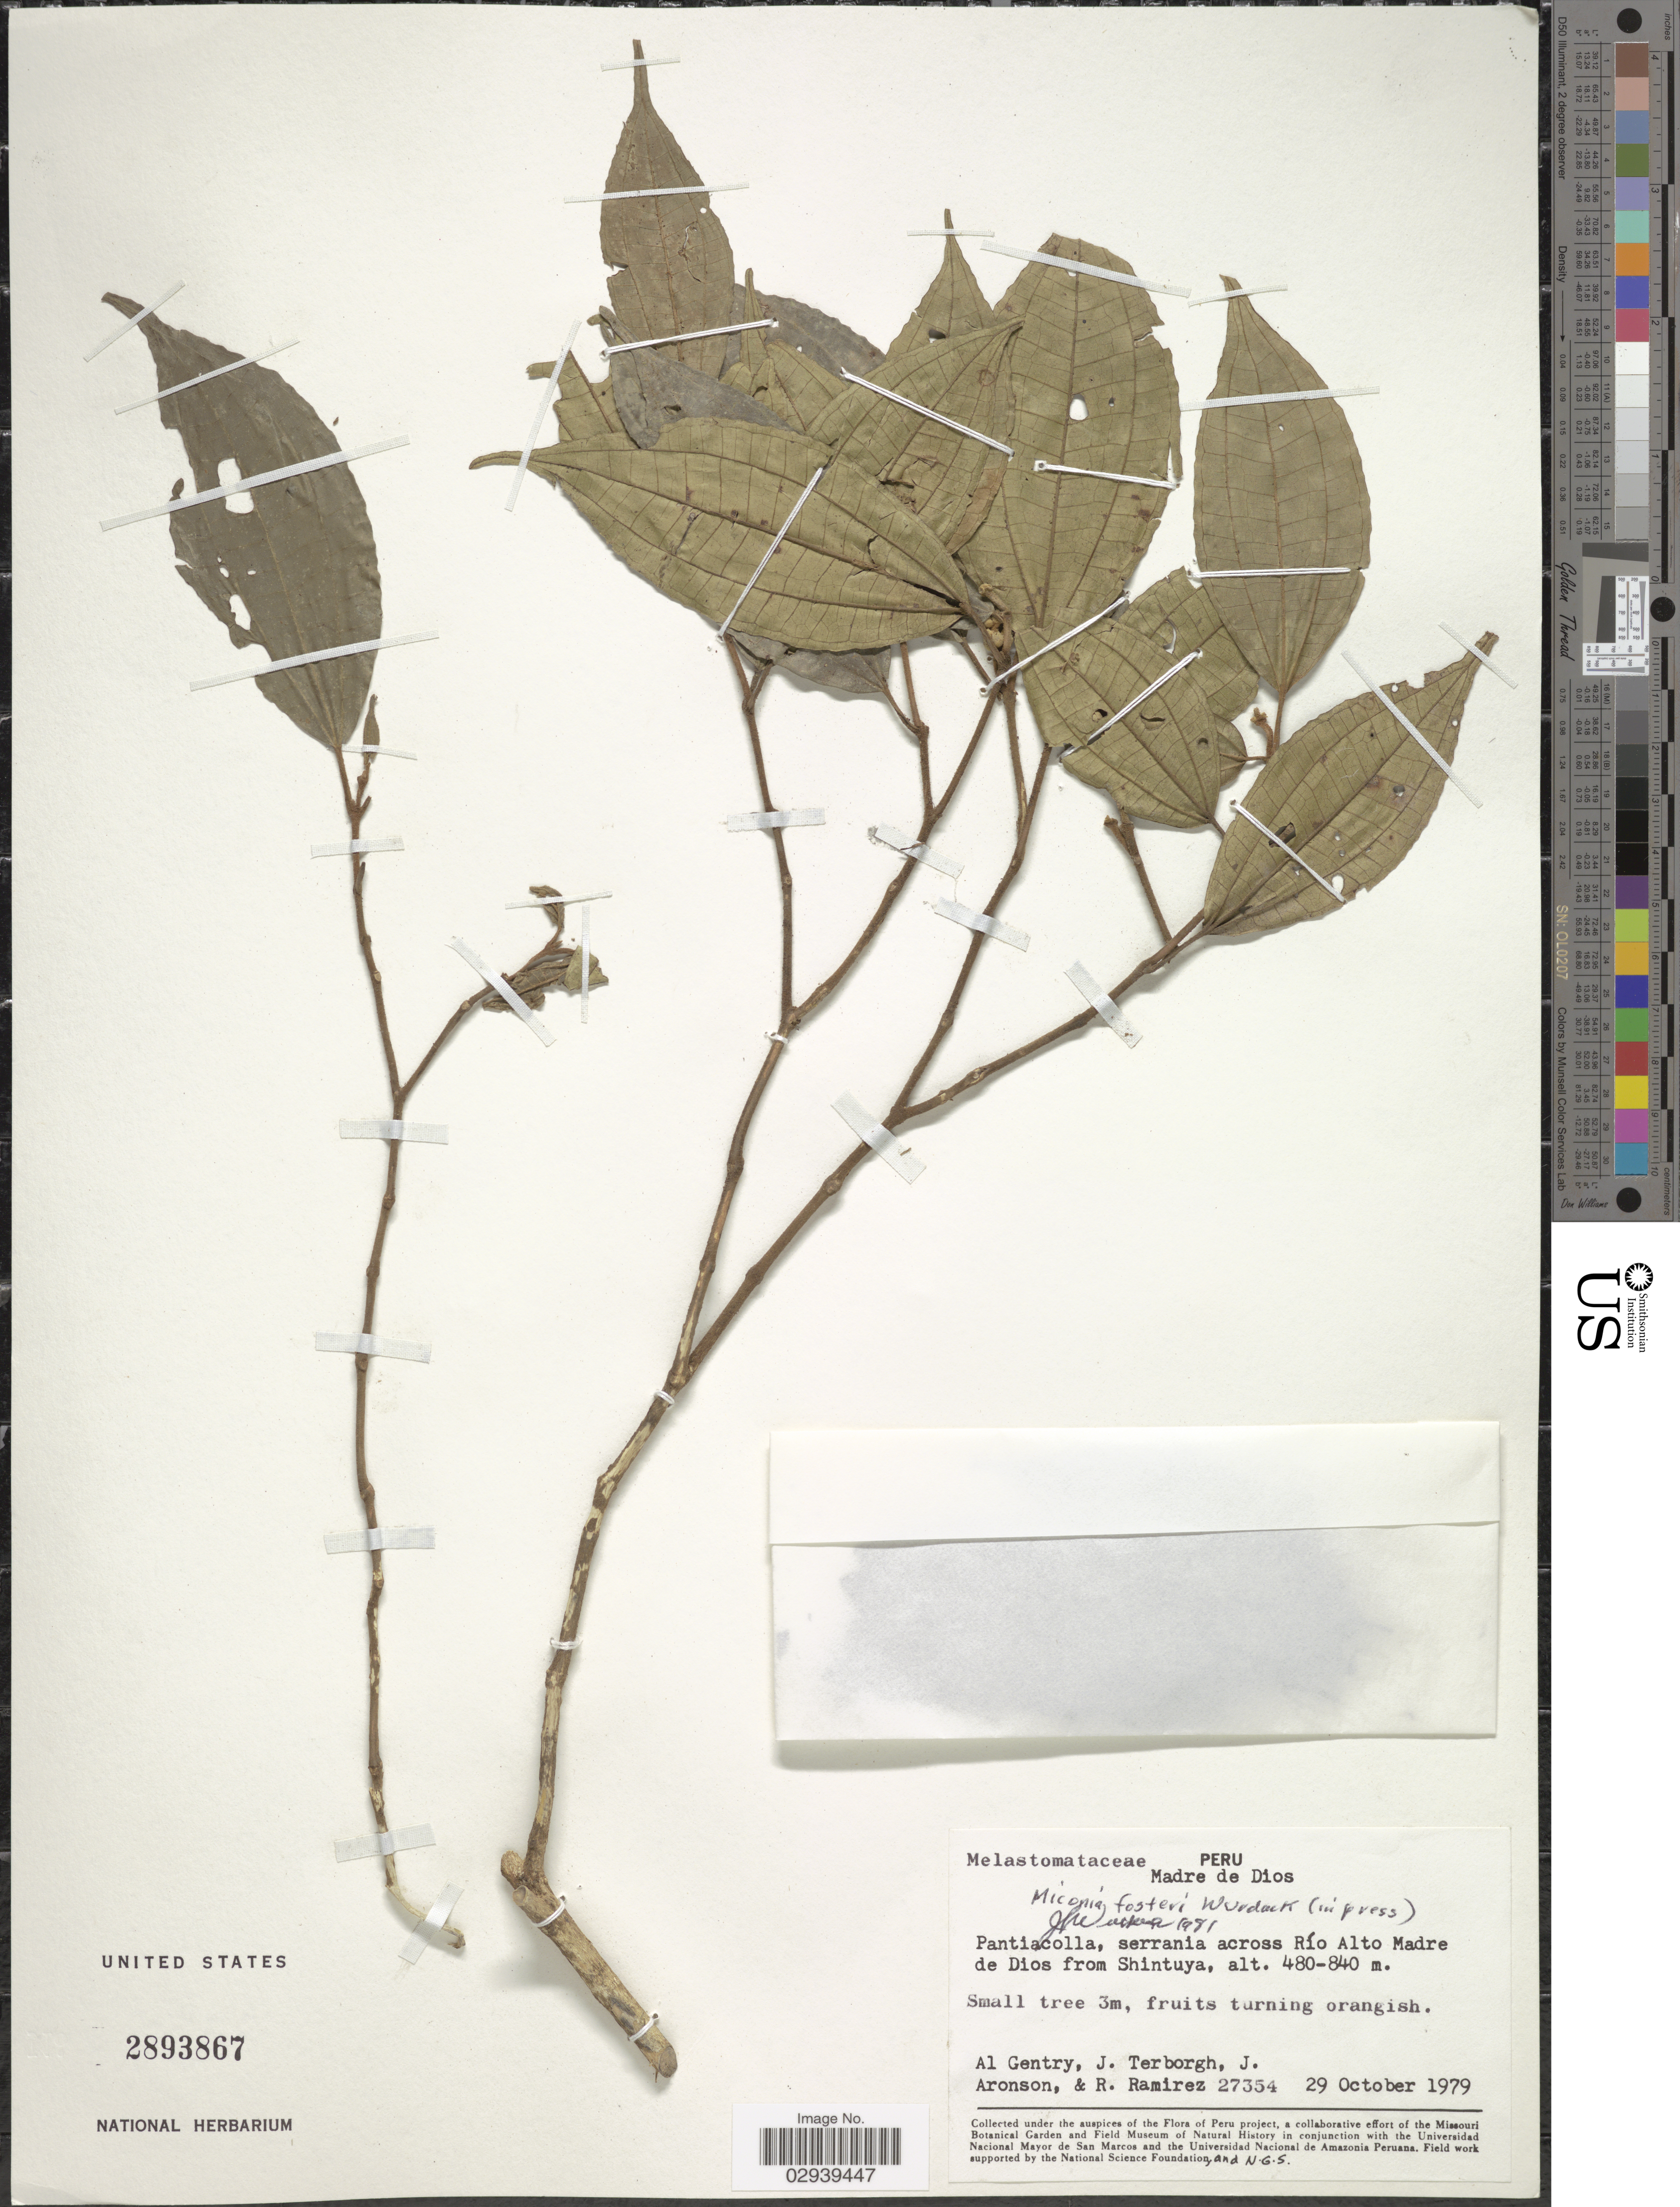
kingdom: Plantae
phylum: Tracheophyta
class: Magnoliopsida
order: Myrtales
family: Melastomataceae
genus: Miconia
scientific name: Miconia fosteri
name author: Wurdack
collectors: A. H. Gentry, J. Terborgh, J. Aronson & R. Ramirez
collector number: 27354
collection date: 1979-10-29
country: Peru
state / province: Madre de Dios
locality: Pantiacolla, serrania across Río Alto Madre de Dios from Shintuya.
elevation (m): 480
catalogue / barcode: US 2893867